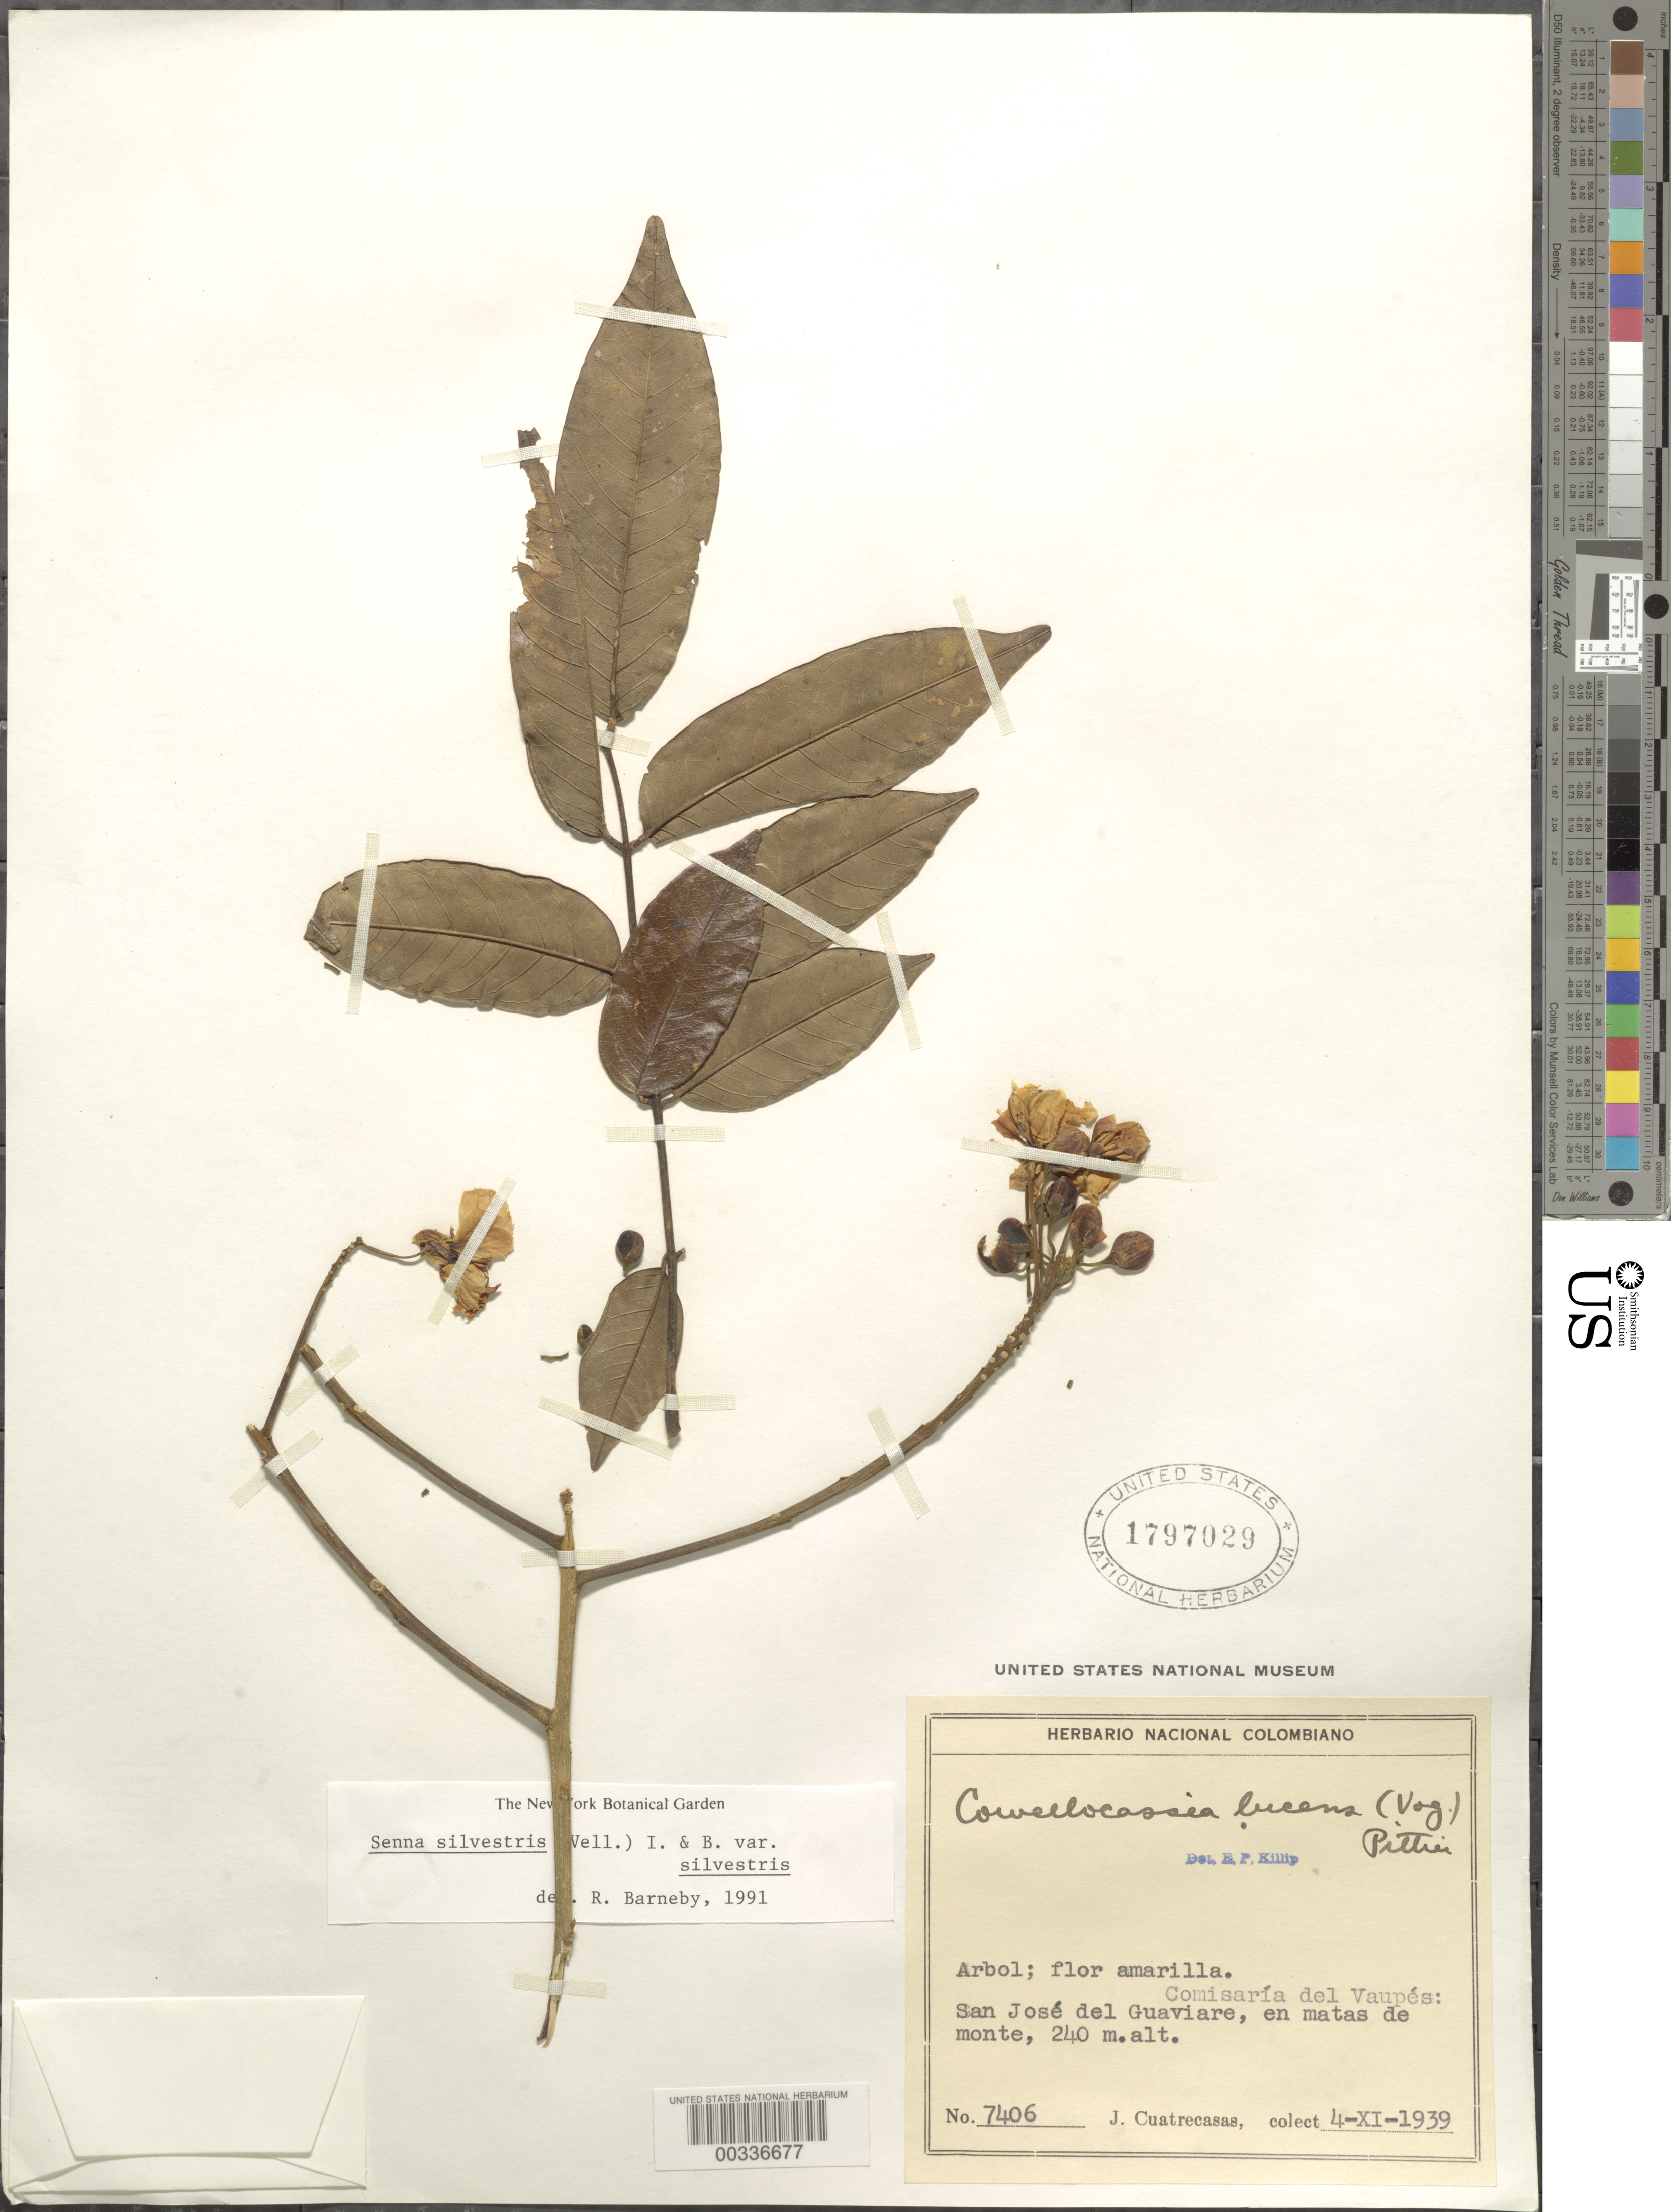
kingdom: Plantae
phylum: Tracheophyta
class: Magnoliopsida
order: Fabales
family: Fabaceae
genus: Senna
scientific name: Senna silvestris var. silvestris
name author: (Vell.) H.S. Irwin & Barneby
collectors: J. Cuatrecasas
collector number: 7406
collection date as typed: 04 Nov 1939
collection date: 1939-11-04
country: Colombia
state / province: Vaupés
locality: San Jose del Guaviare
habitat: Forests on the hill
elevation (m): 240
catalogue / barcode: US 1797029